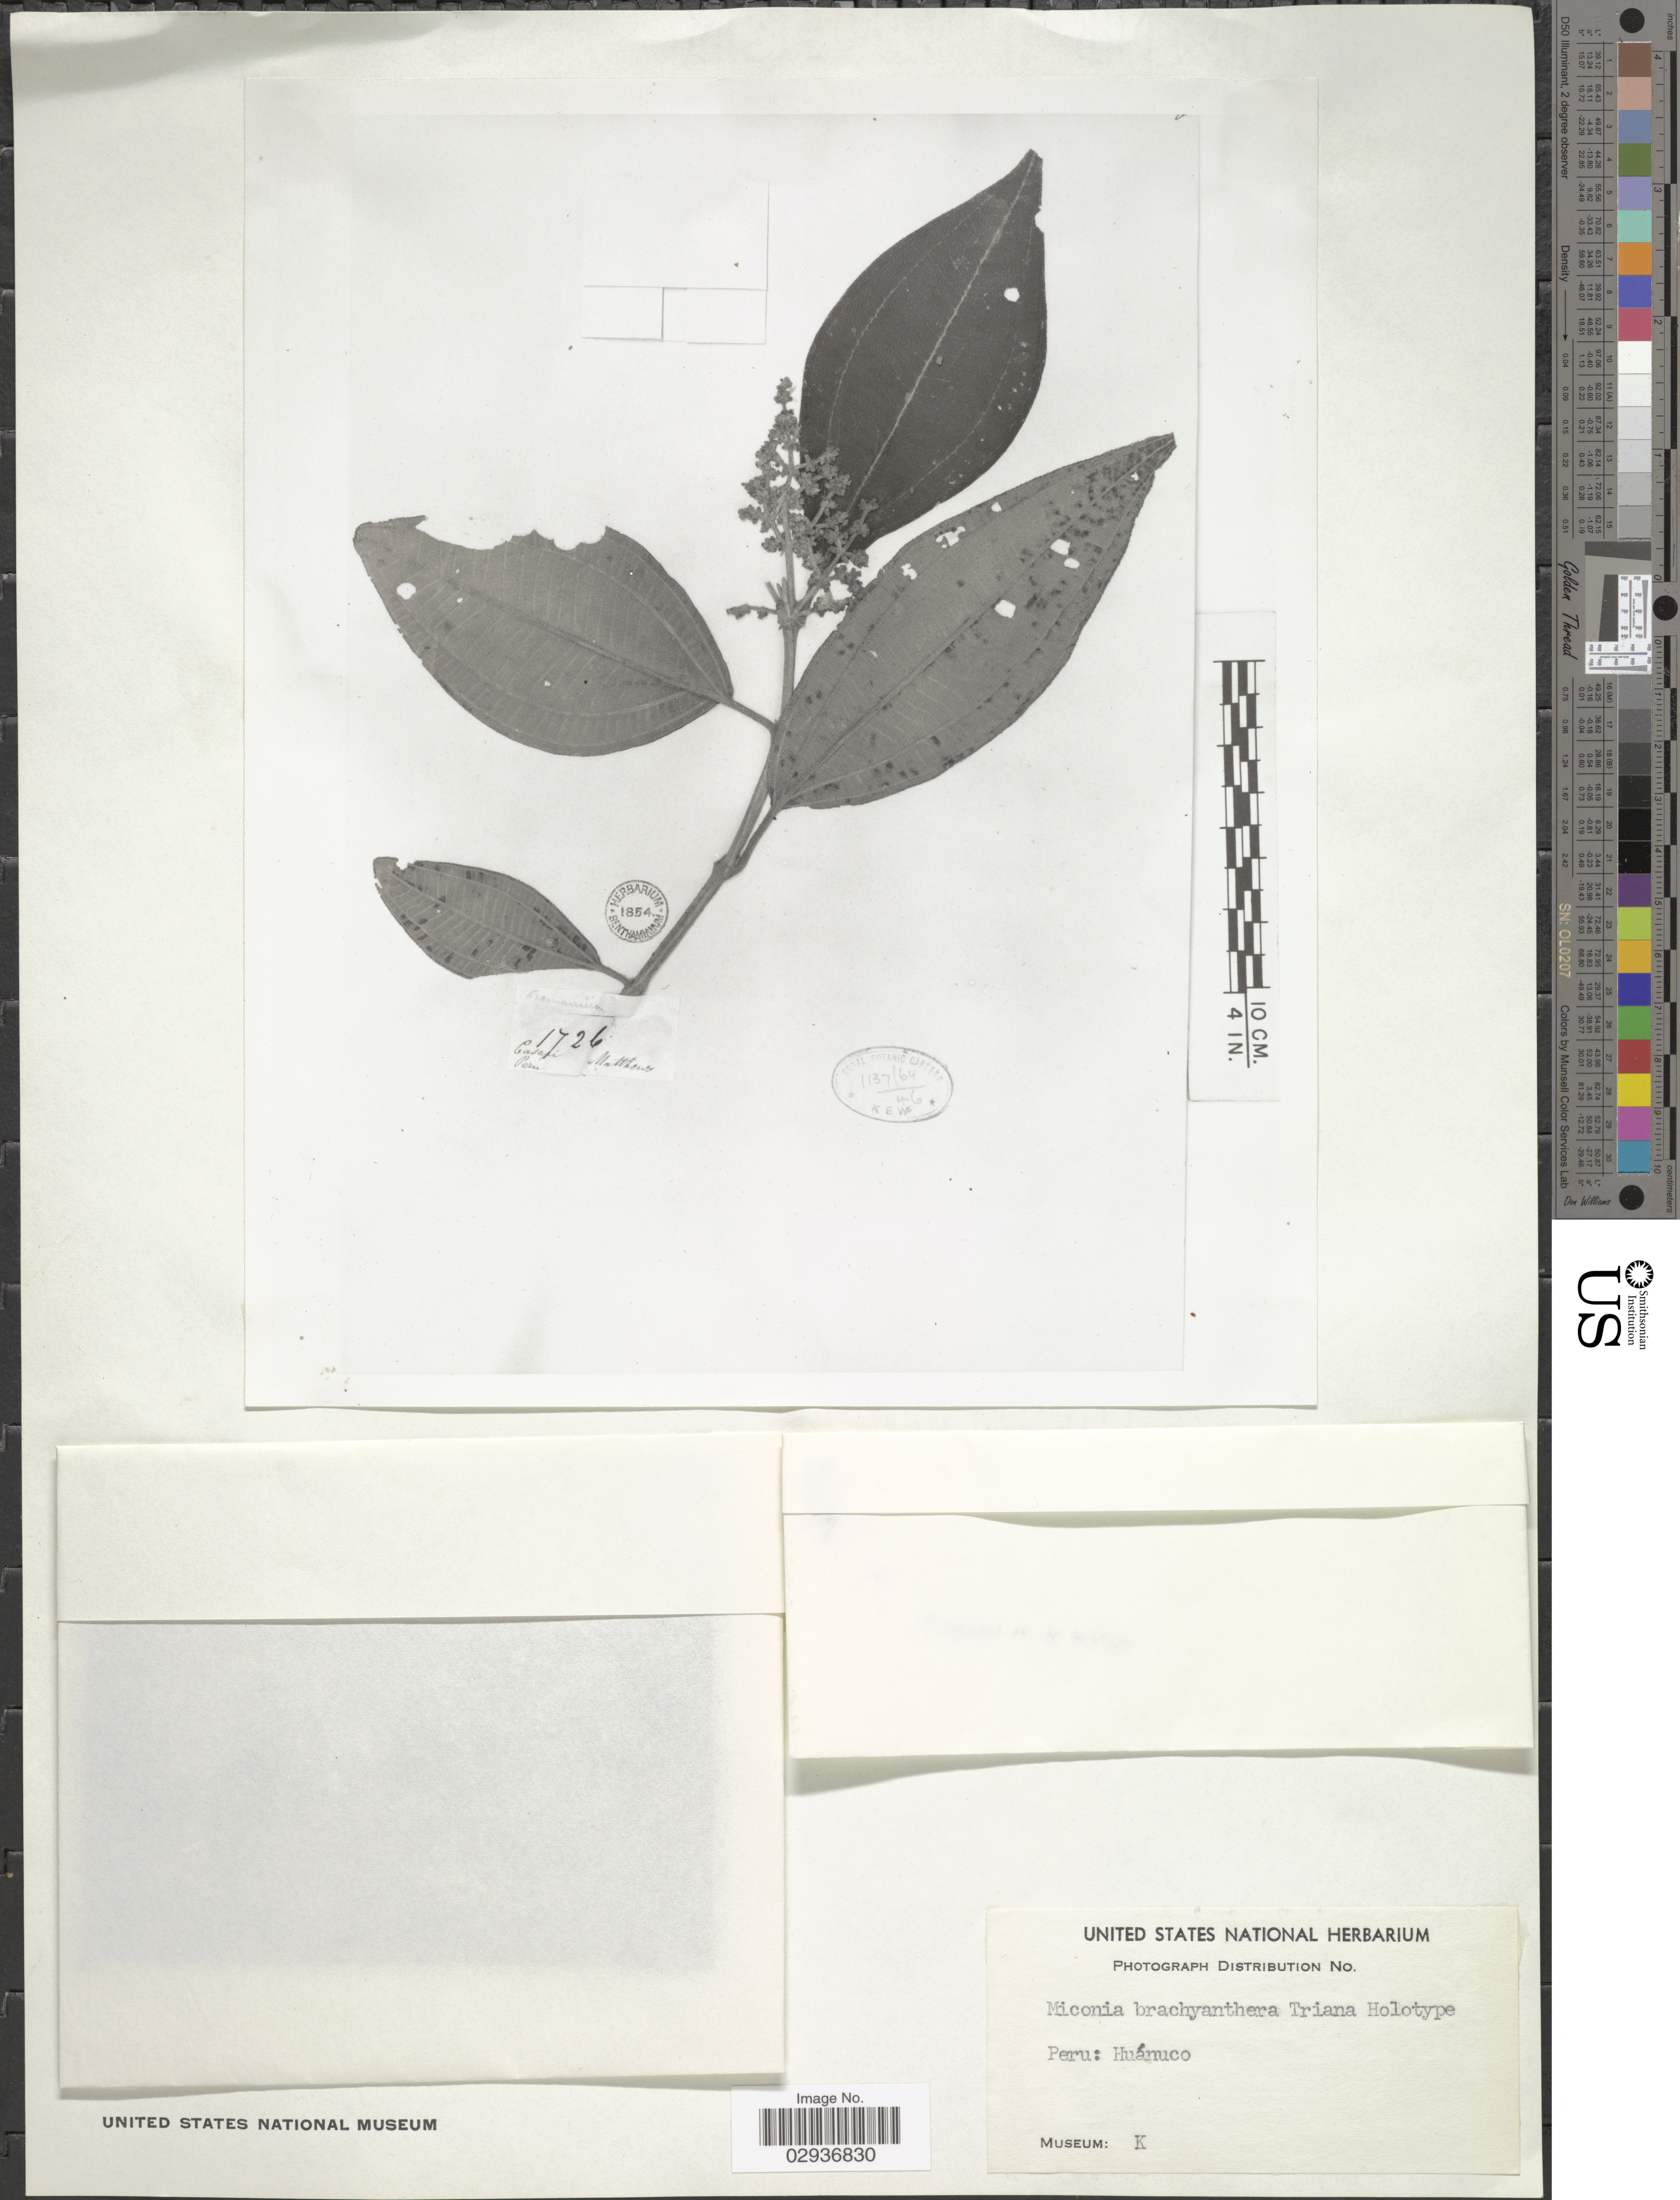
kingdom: Plantae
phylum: Tracheophyta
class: Magnoliopsida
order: Myrtales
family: Melastomataceae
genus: Miconia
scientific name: Miconia brachyanthera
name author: Triana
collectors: -- Matthews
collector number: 1726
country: Peru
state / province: Huánuco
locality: Casapi.